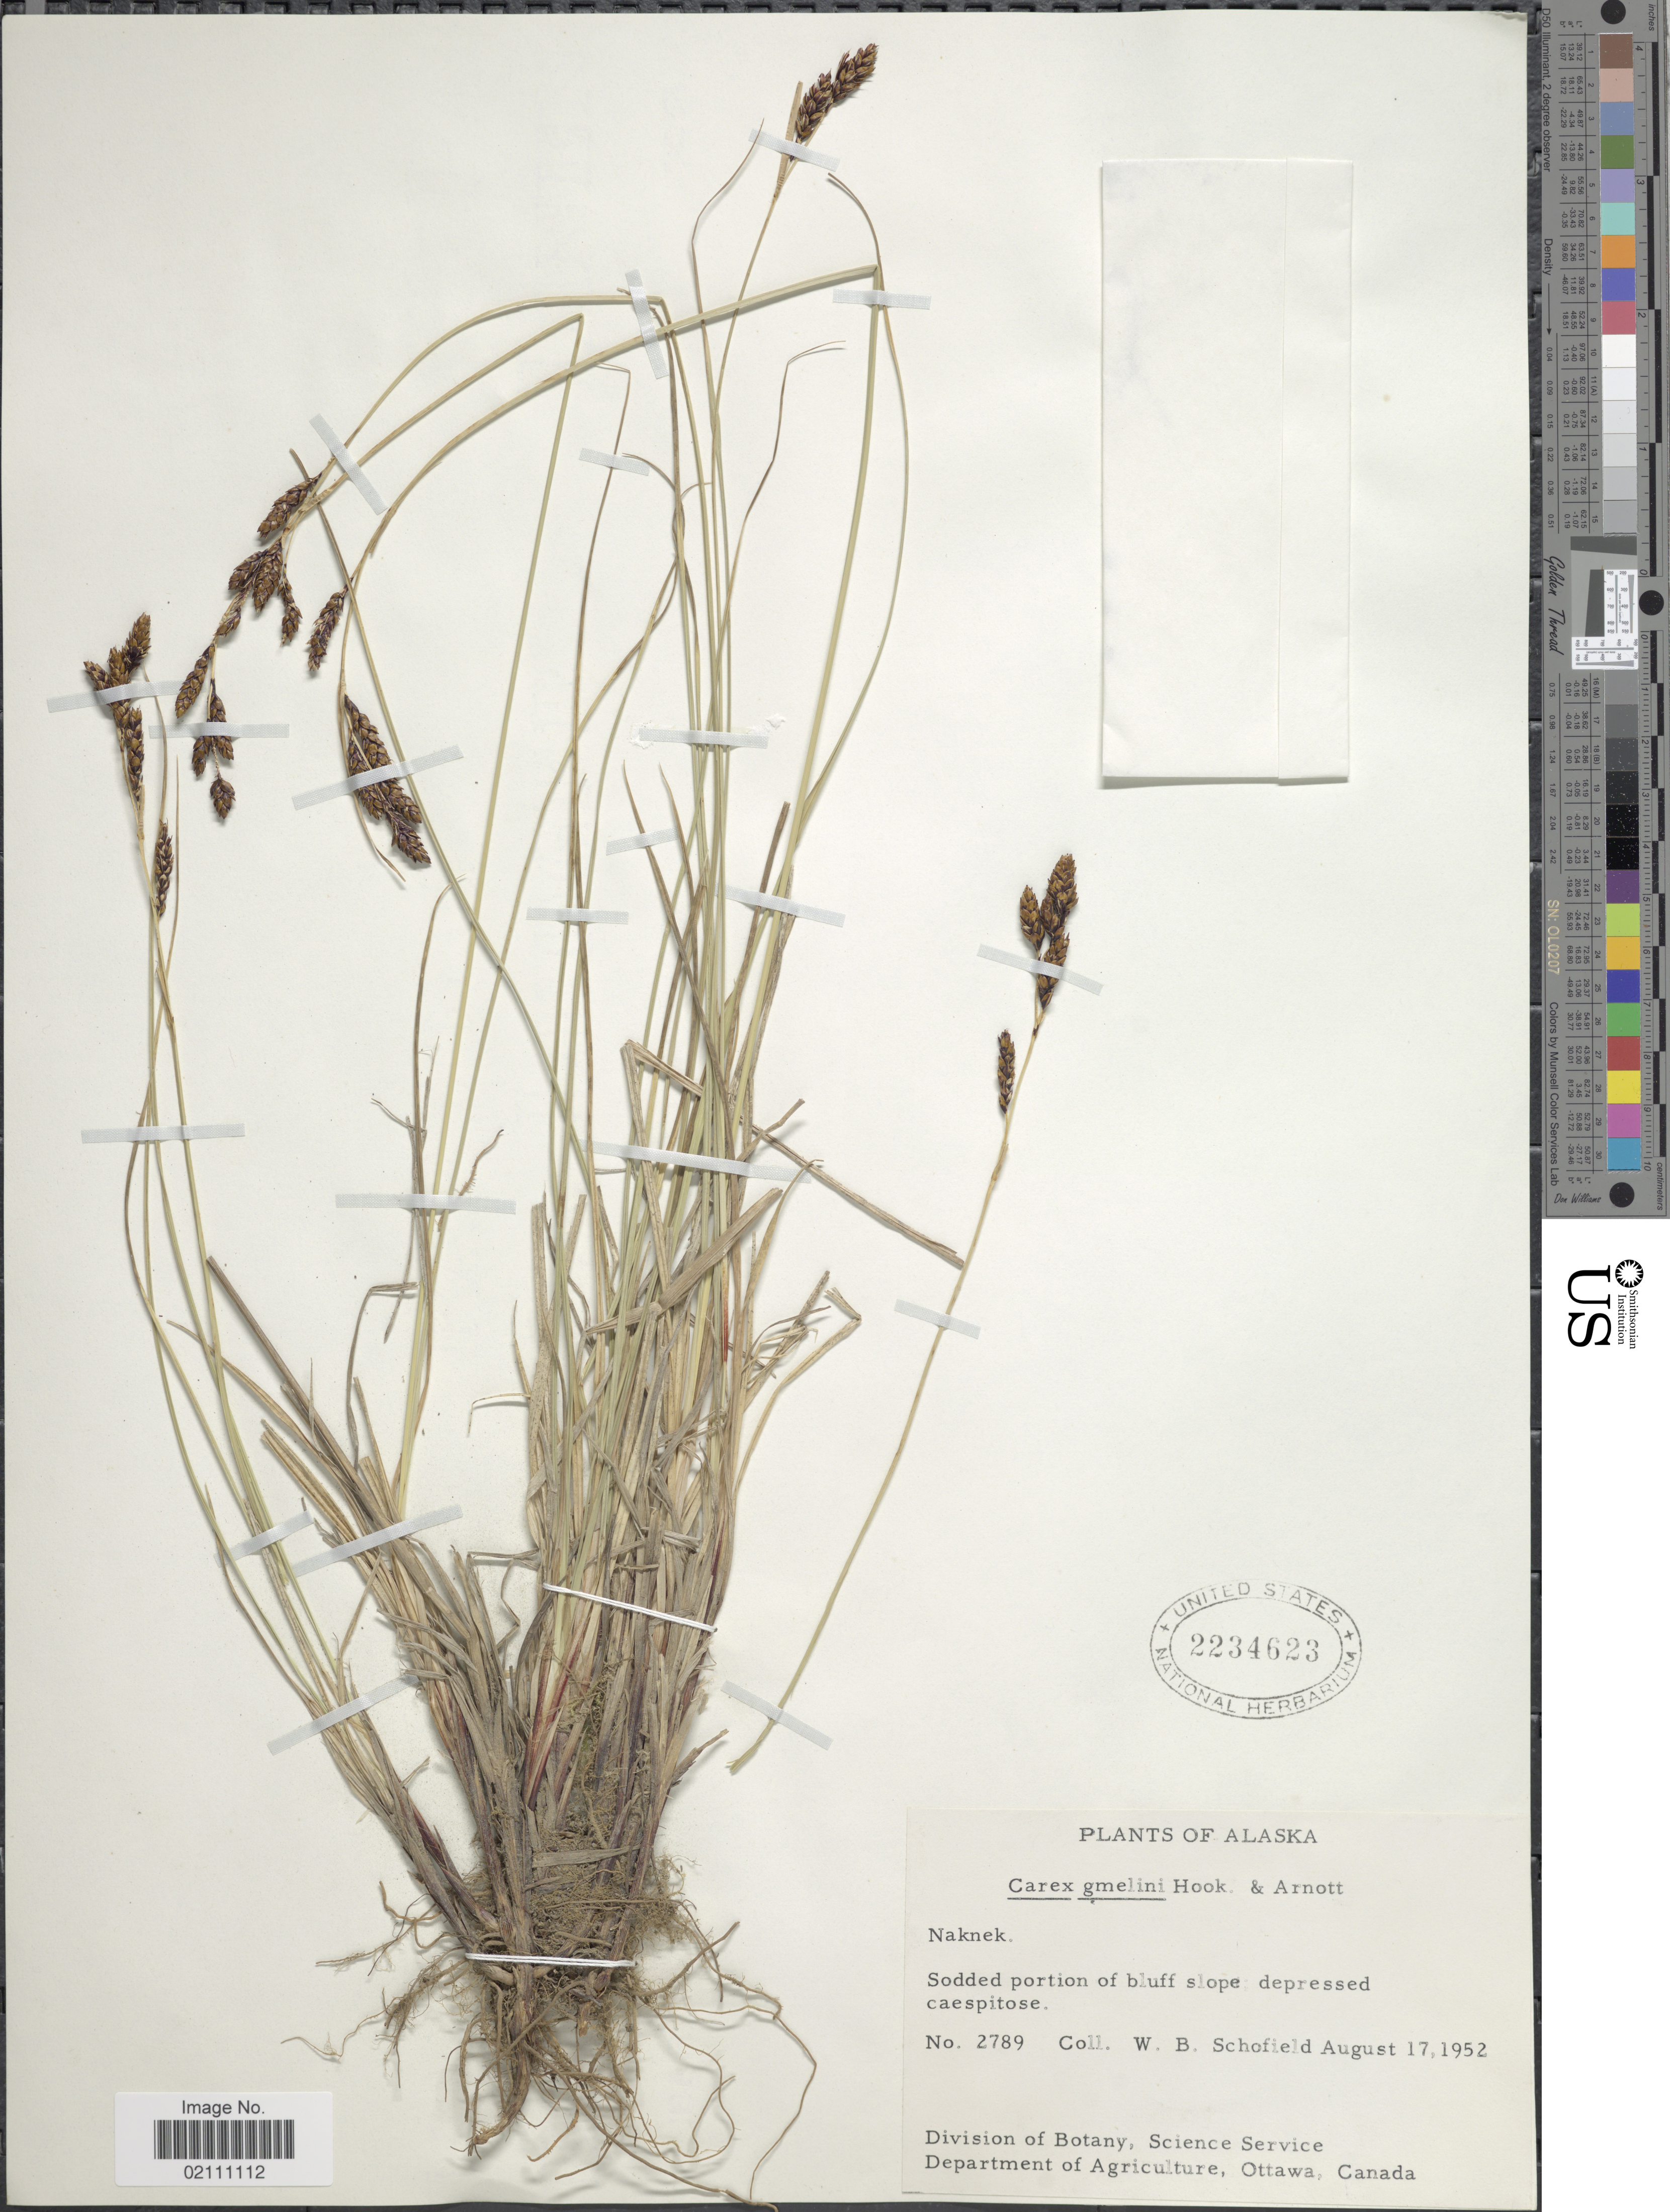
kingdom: Plantae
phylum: Tracheophyta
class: Liliopsida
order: Poales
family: Cyperaceae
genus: Carex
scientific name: Carex gmelinii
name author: Hook. & Arn.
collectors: W. Schofield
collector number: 2789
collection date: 1952-08-17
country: United States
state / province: Alaska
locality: Sodded portion of bluff slope depressed caespitose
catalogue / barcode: US 2234623